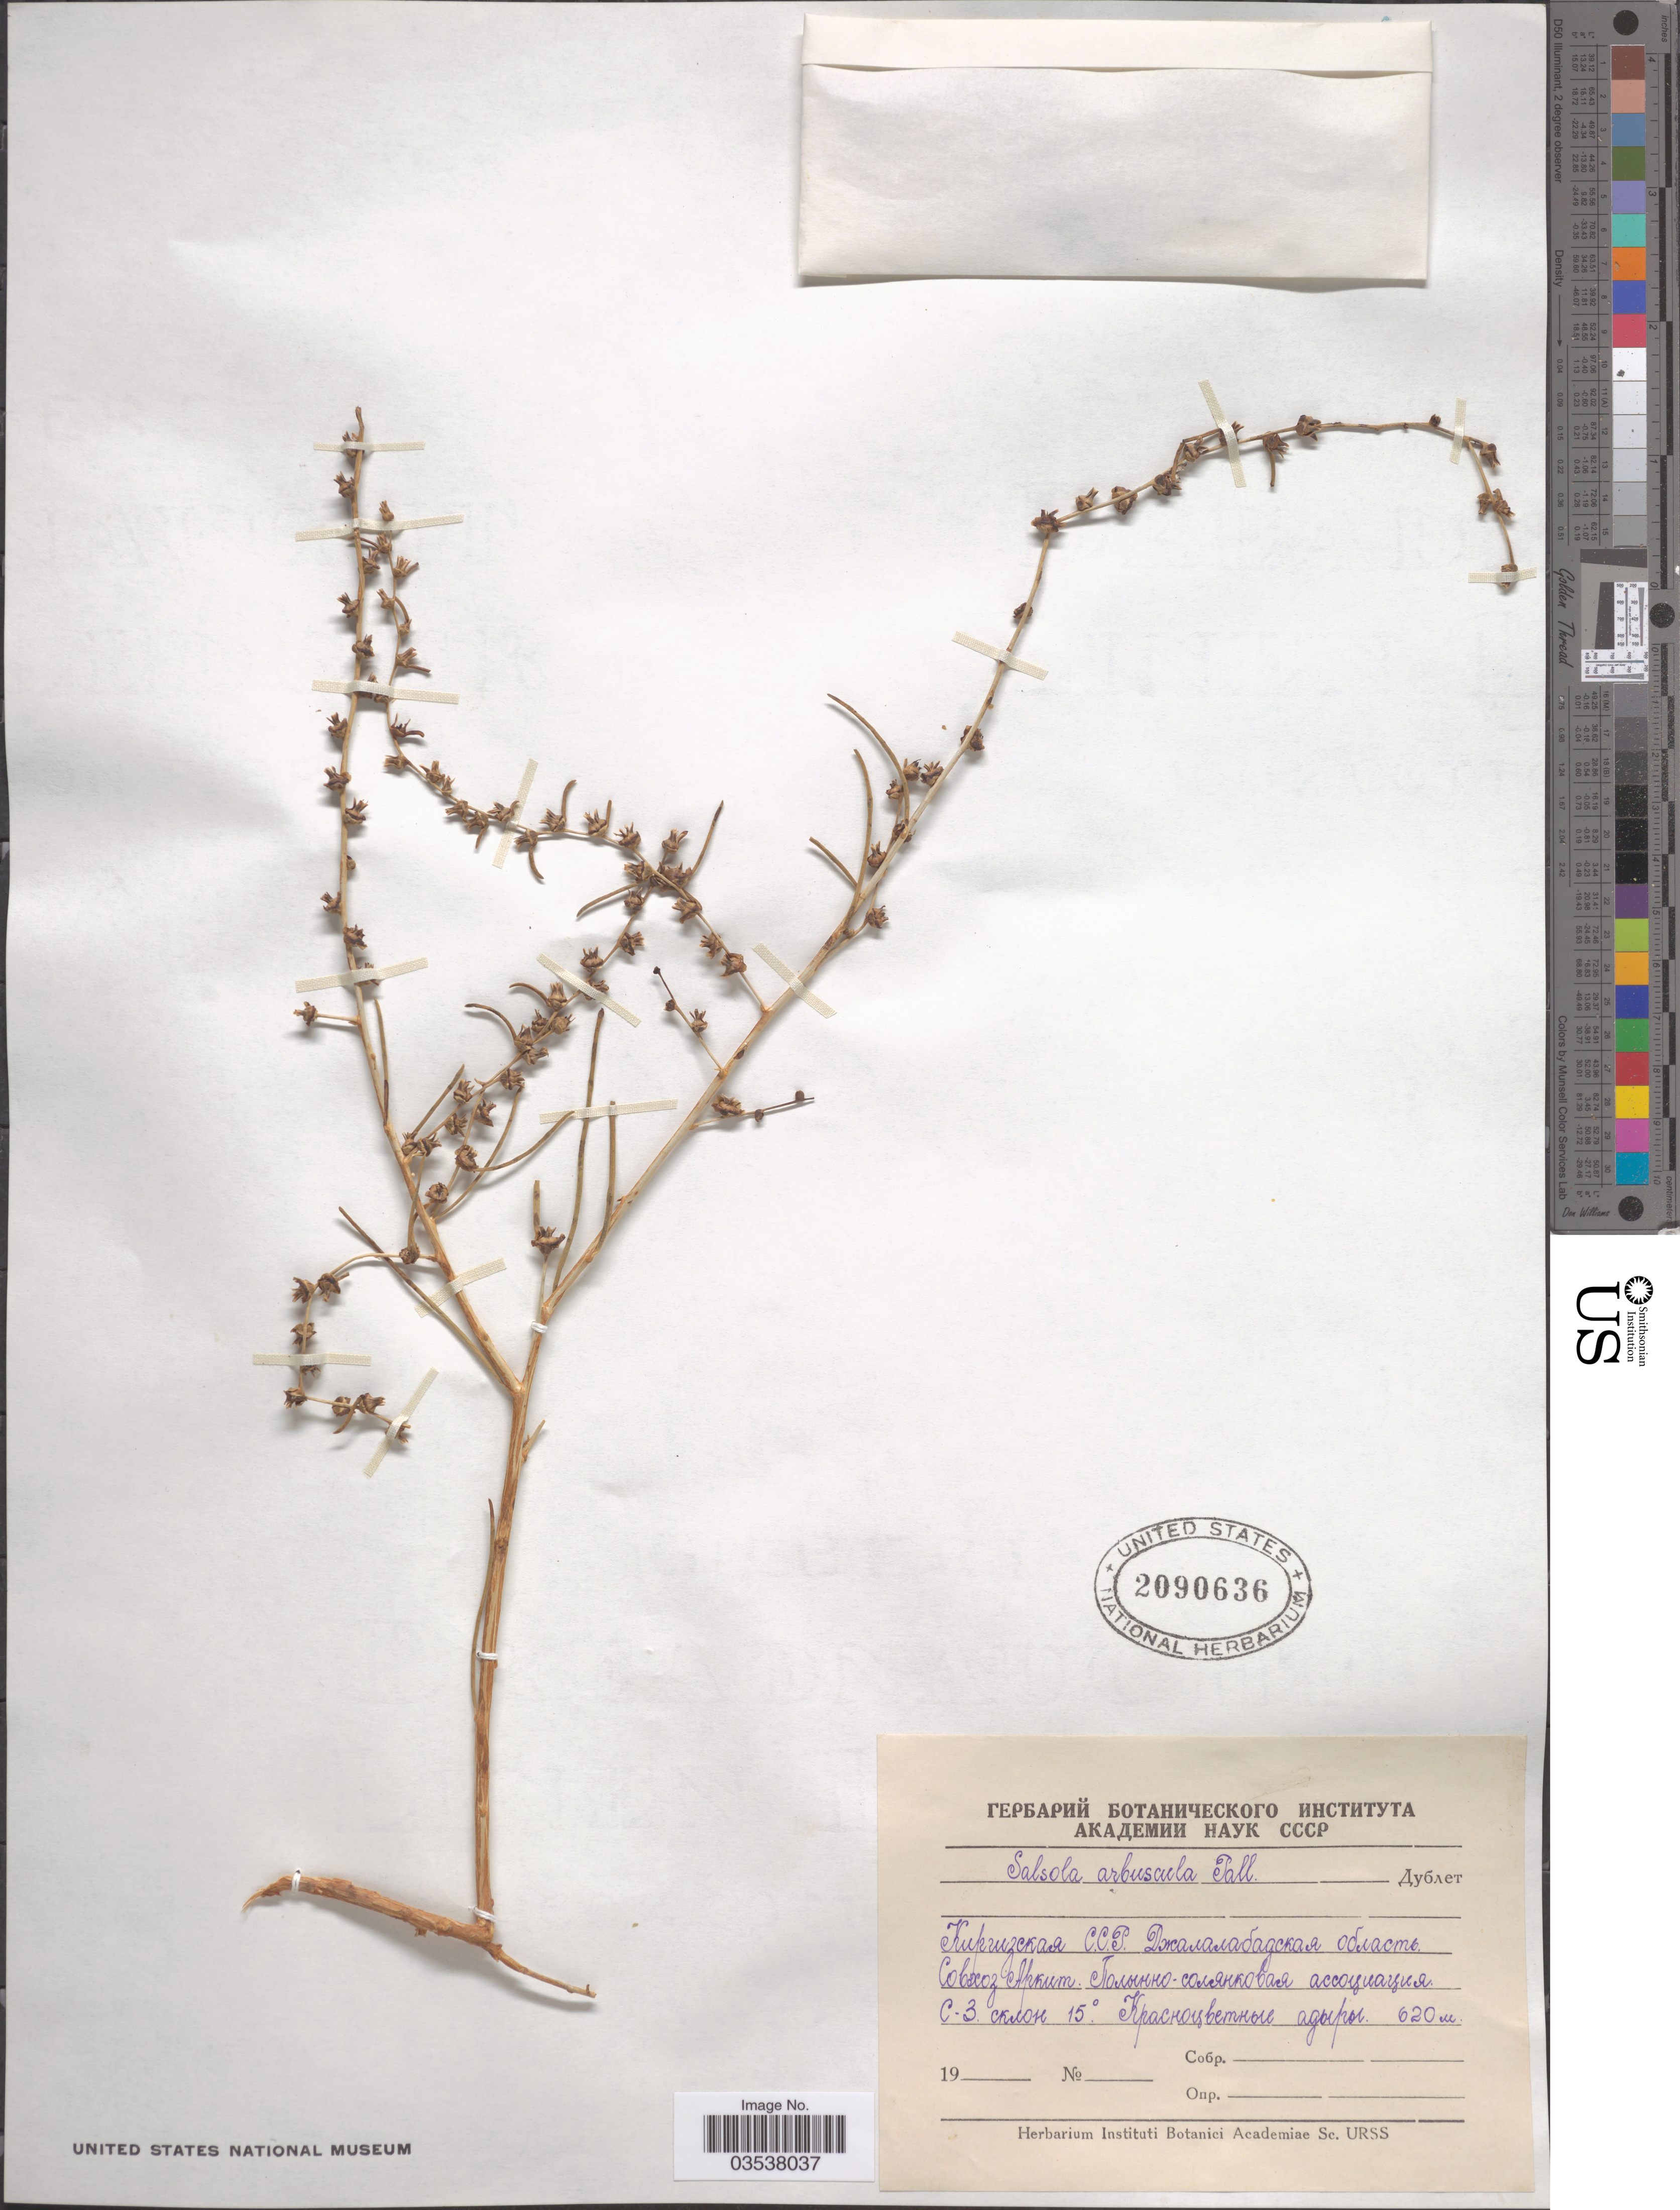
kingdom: Plantae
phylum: Tracheophyta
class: Magnoliopsida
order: Caryophyllales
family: Amaranthaceae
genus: Xylosalsola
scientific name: Xylosalsola arbuscula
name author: (Pall.) Tzvelev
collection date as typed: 19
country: Kyrgyzstan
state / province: Jalal-Abad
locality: Arkit.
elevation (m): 620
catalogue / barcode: US 2090636